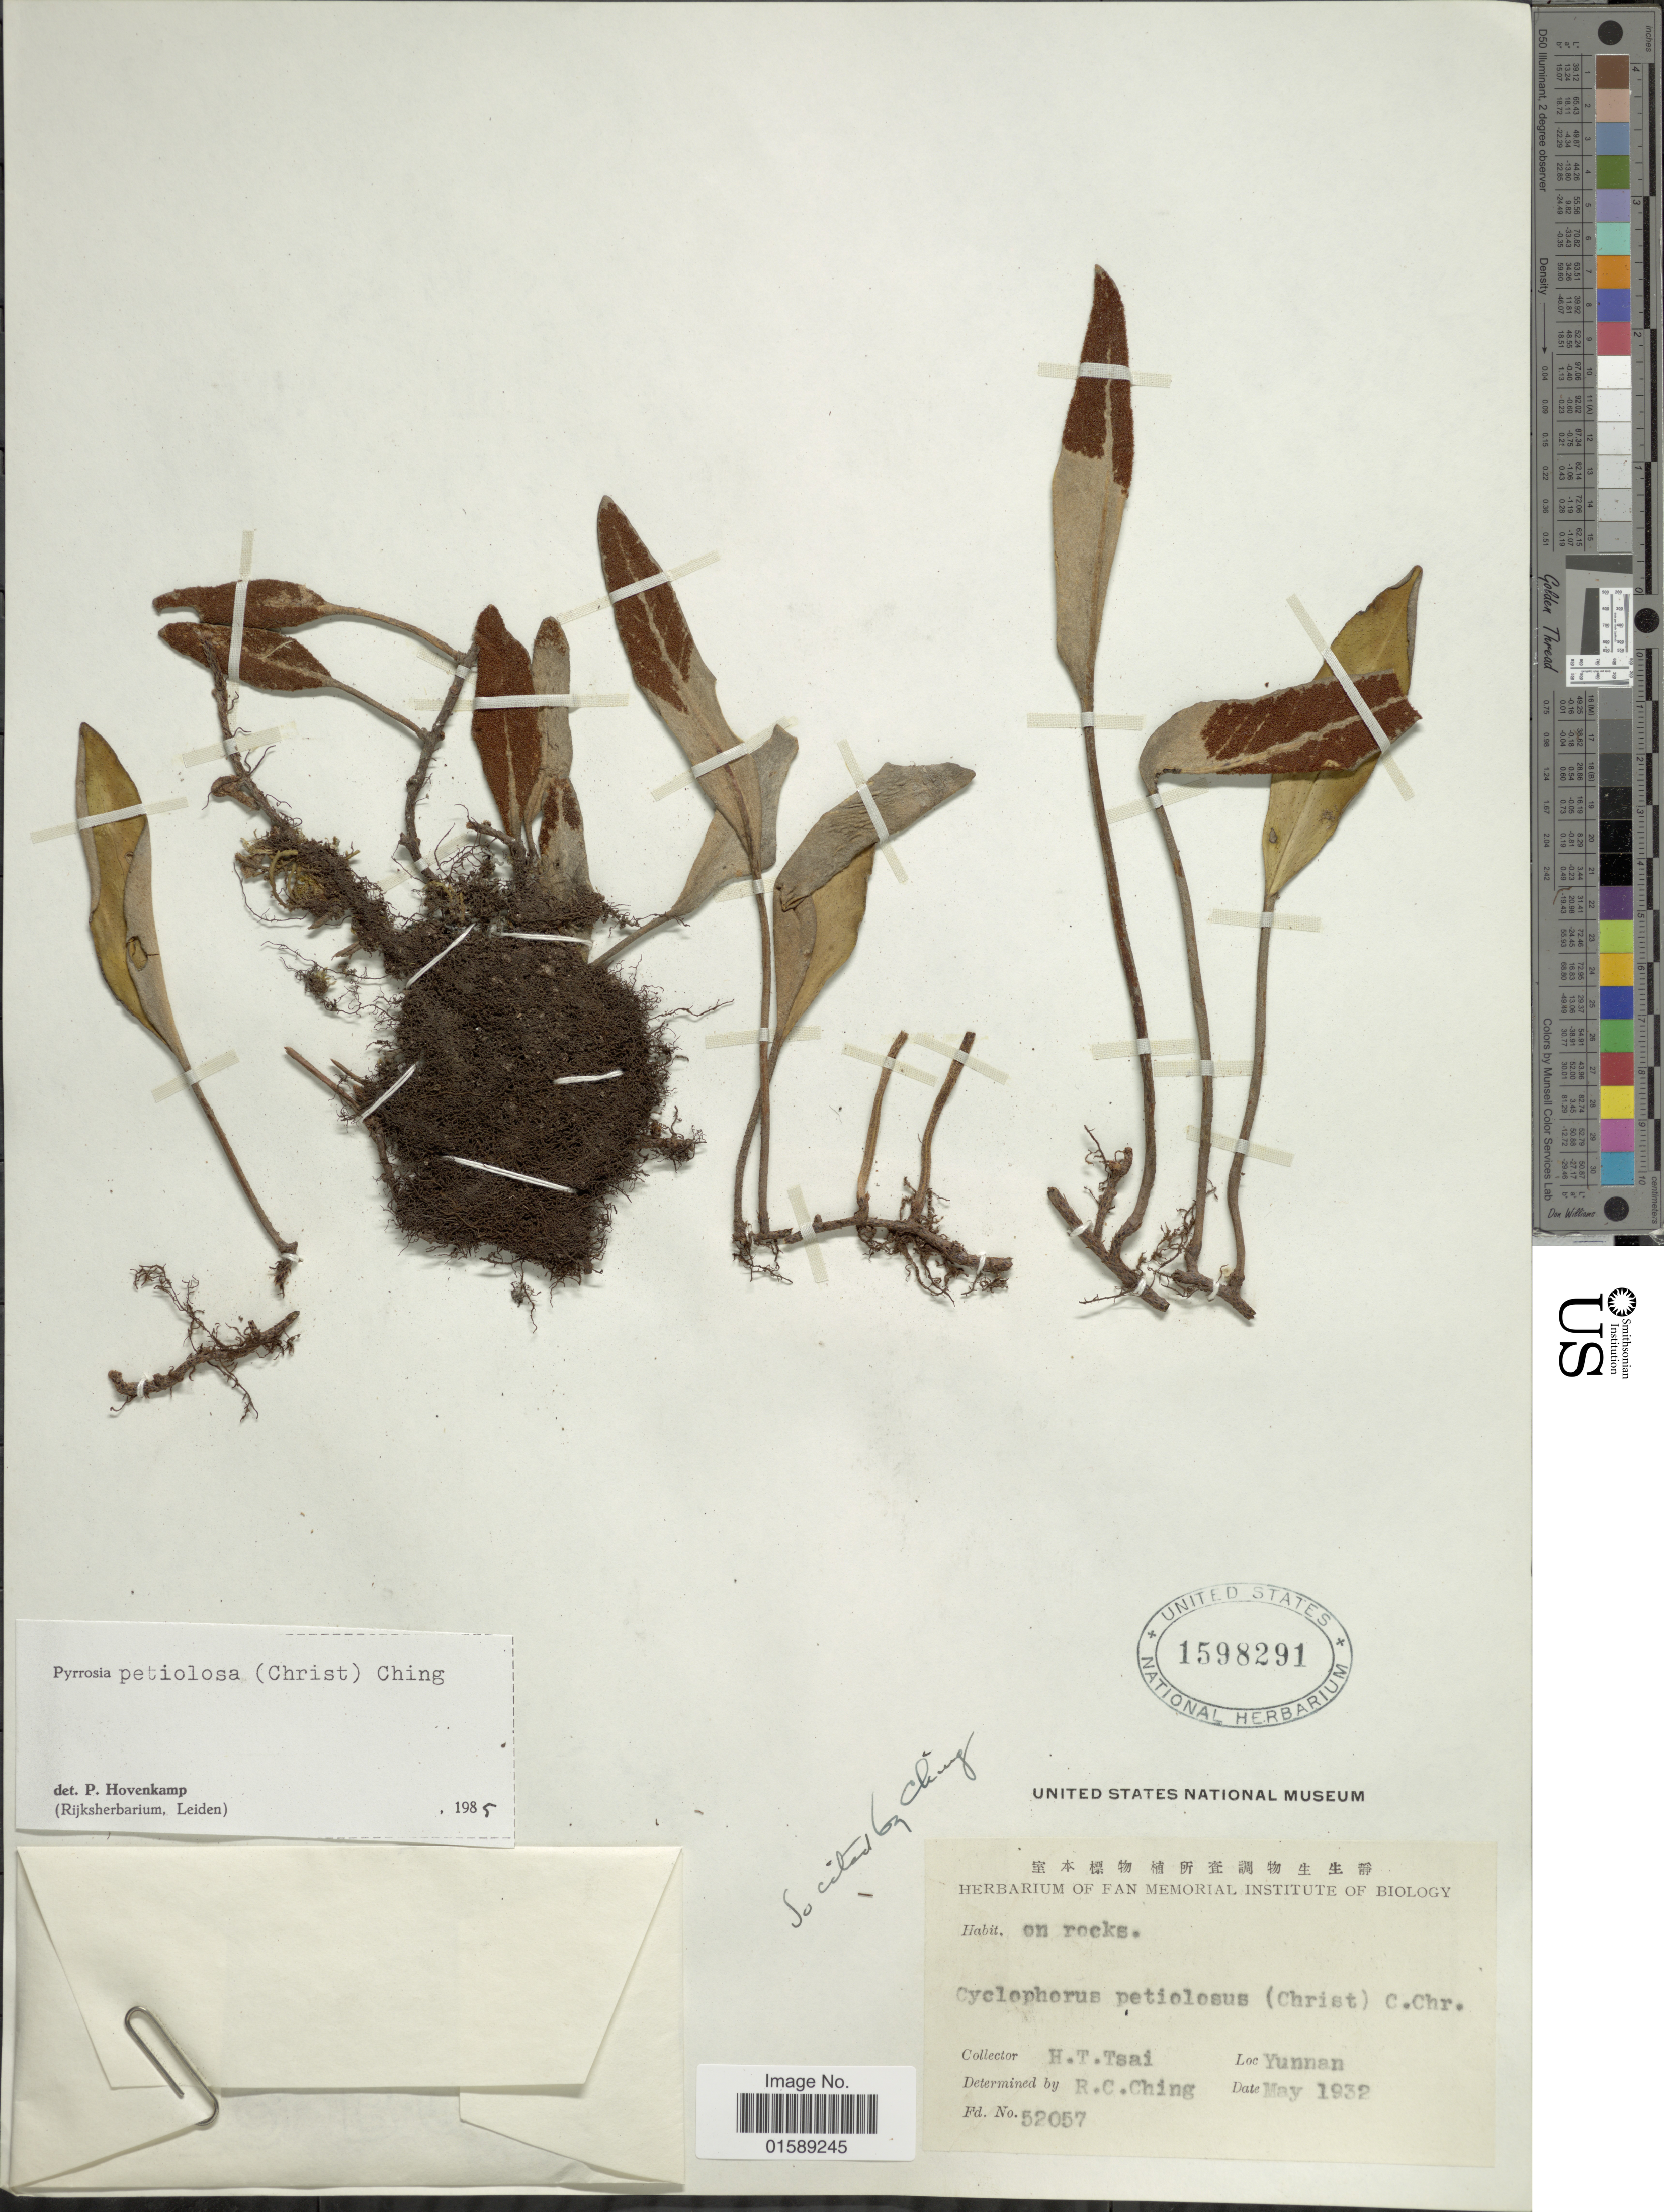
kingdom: Plantae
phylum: Tracheophyta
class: Polypodiopsida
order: Polypodiales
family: Polypodiaceae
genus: Pyrrosia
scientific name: Pyrrosia petiolosa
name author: (Christ) Ching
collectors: H. Tsai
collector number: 52057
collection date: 1932-05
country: China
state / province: Yunnan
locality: Yunnan.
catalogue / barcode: US 1598291